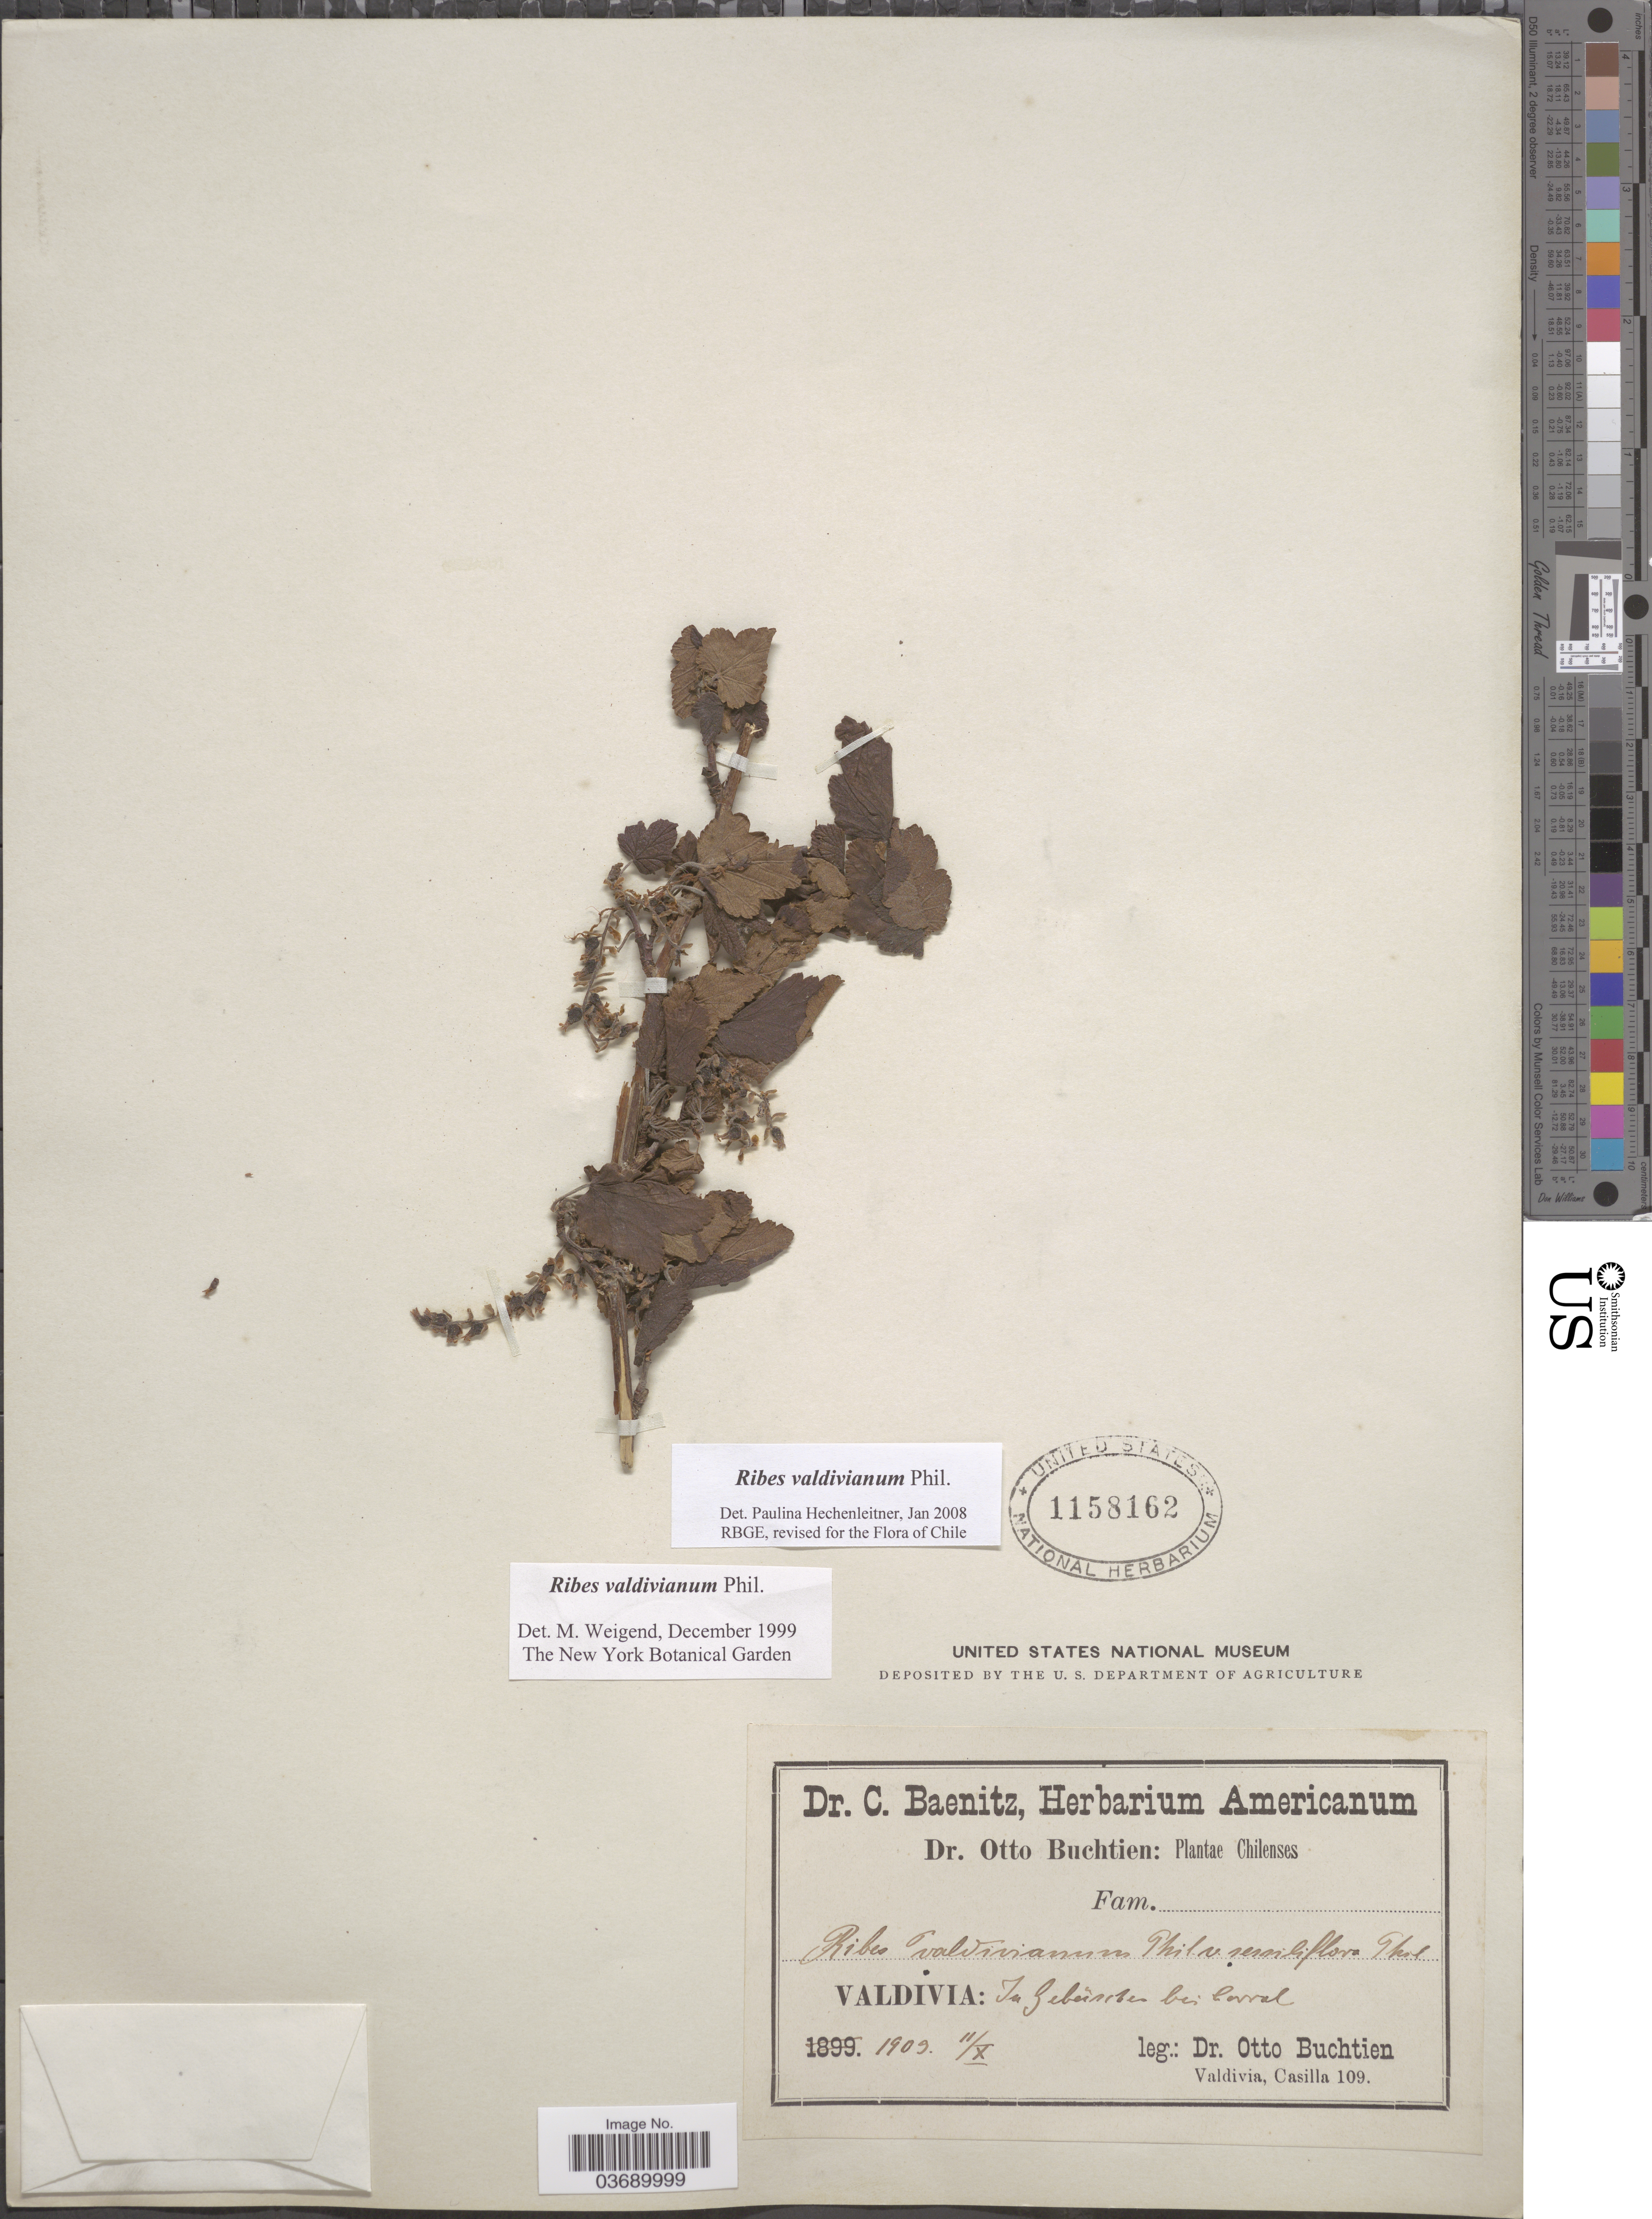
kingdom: Plantae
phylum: Tracheophyta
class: Magnoliopsida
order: Saxifragales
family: Grossulariaceae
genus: Ribes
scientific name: Ribes valdivianum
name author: Phil.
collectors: O. Buchtien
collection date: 1903-10-11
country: Chile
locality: Valdivia: In Gebüschen bei Corral.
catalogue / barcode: US 1158162